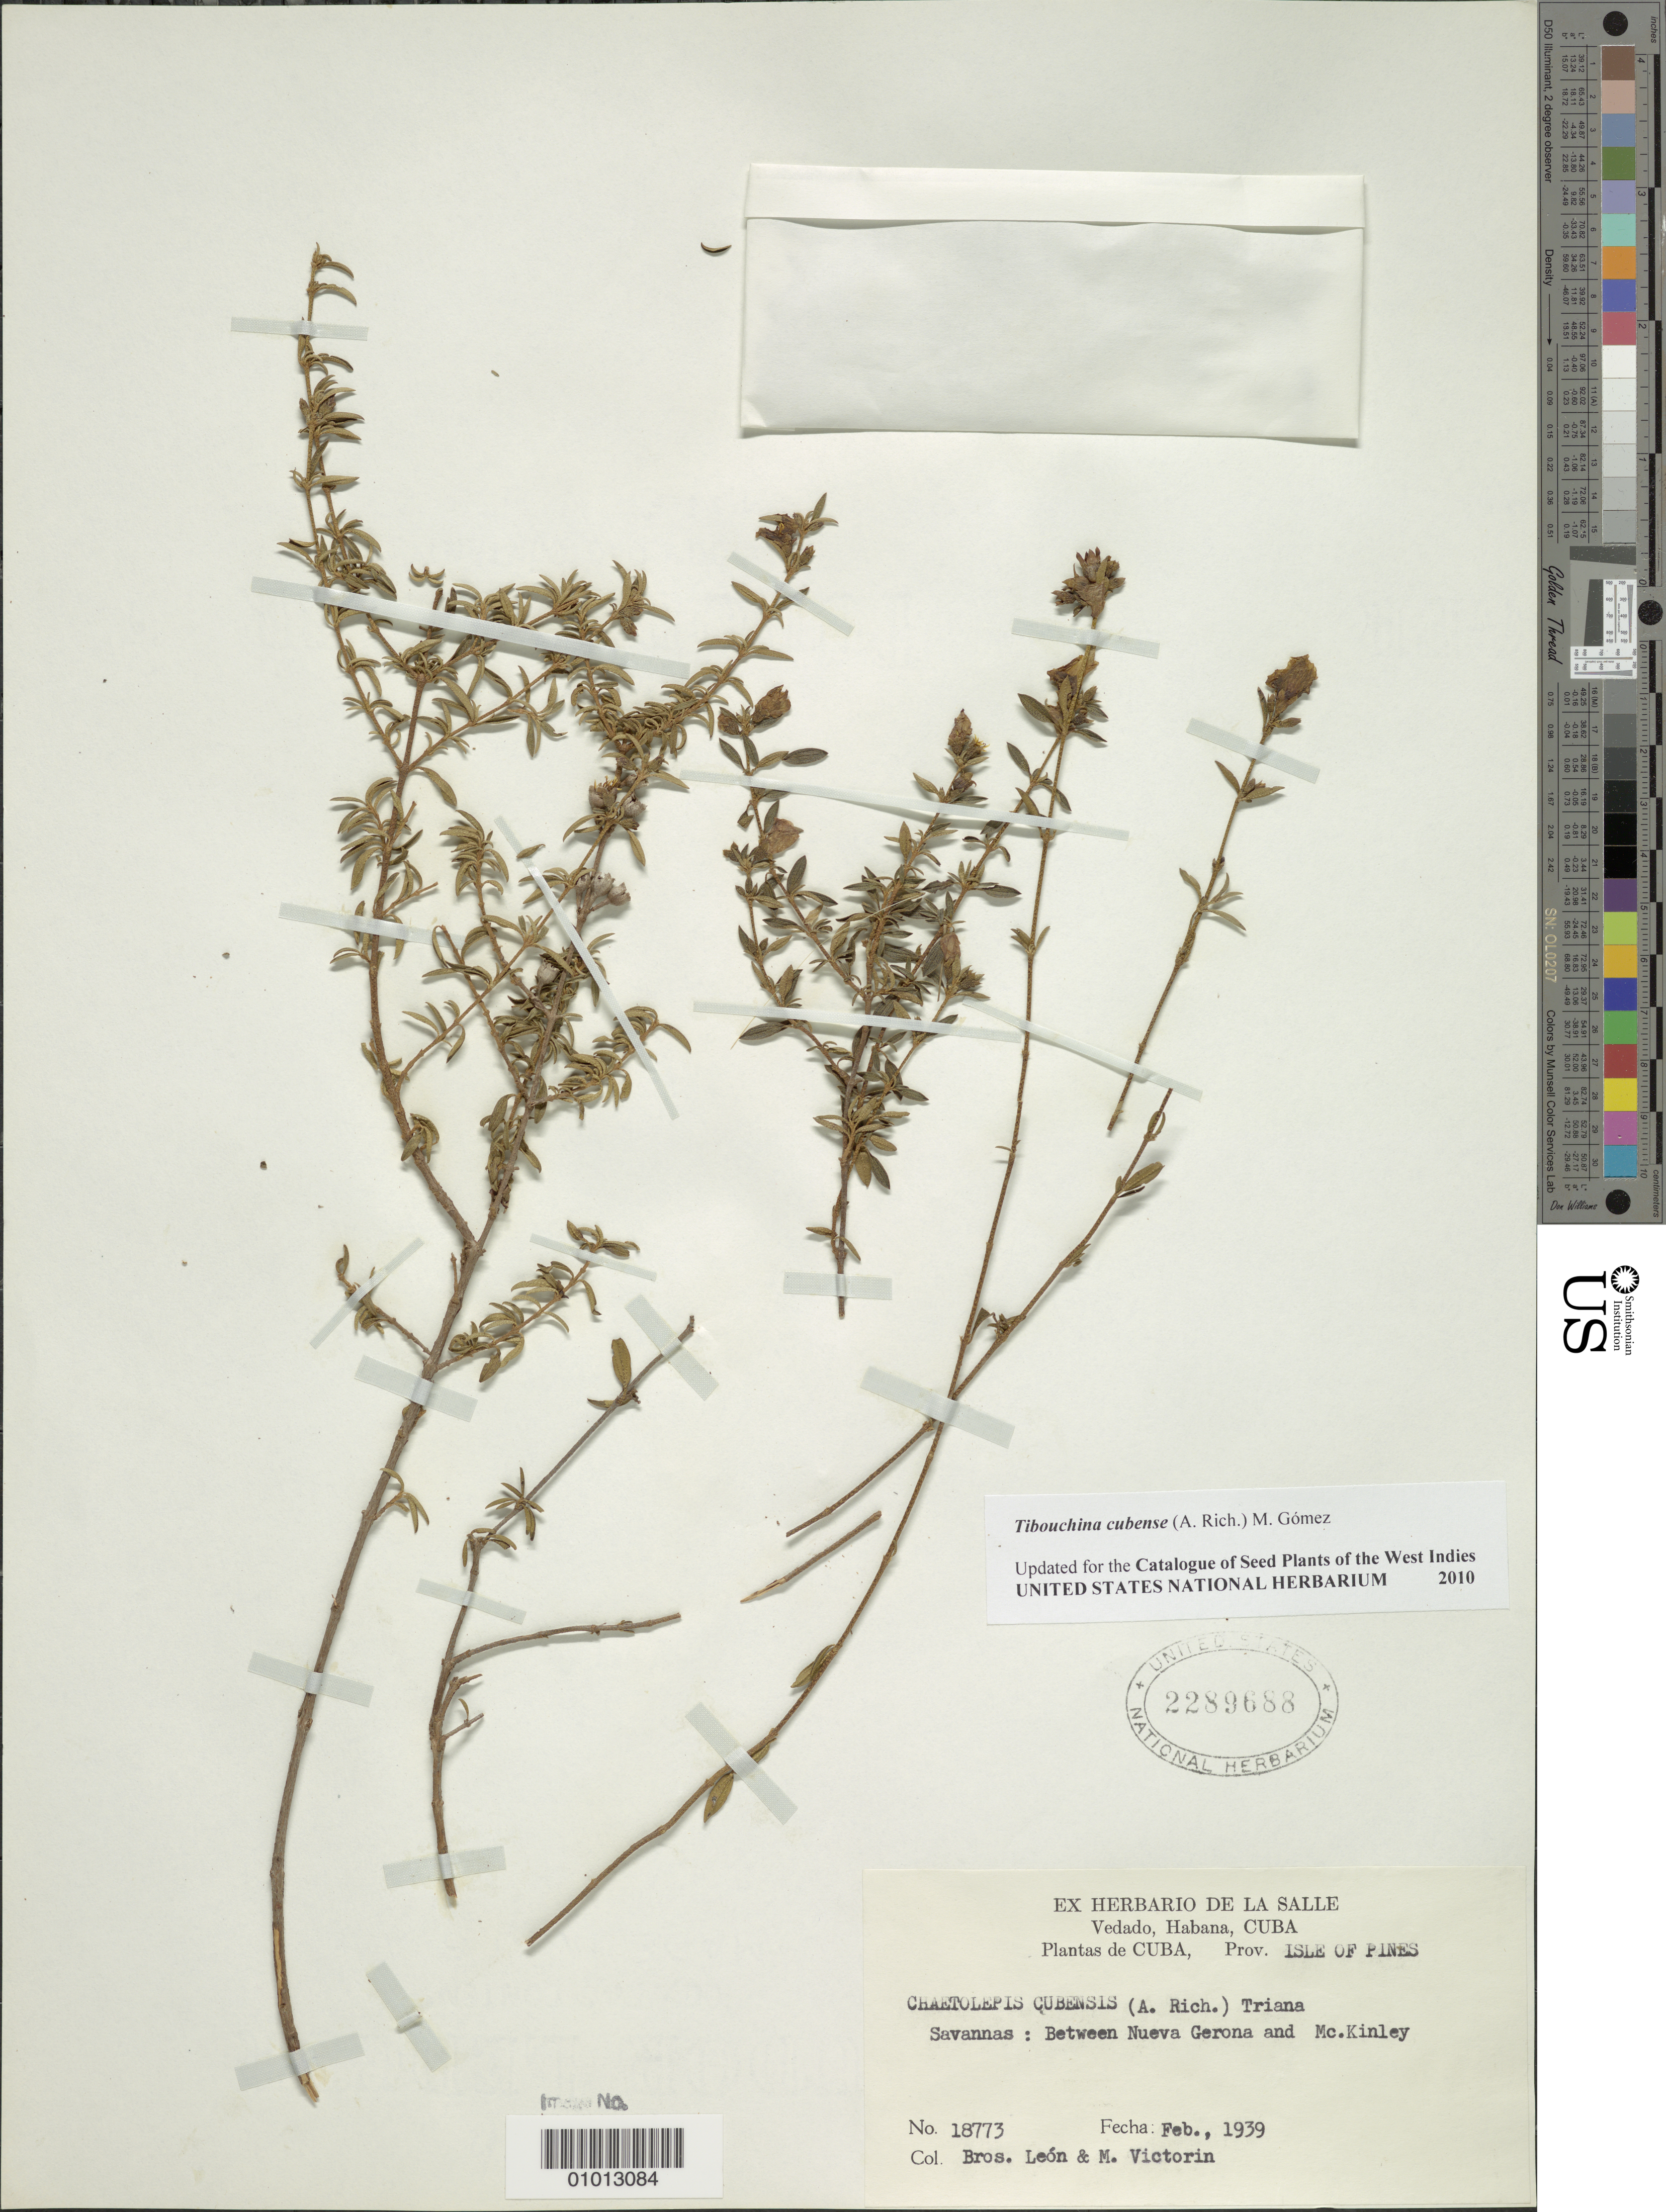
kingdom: Plantae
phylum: Tracheophyta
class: Magnoliopsida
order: Myrtales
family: Melastomataceae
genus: Arthrostemma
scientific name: Arthrostemma cubense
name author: A. Rich.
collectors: Bro. León & F. Victorin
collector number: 18773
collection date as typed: Feb 1939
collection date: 1939-02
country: Cuba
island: Isla de la Juventud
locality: Isle of Pines, between Nueva Gerona and McKinley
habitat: Savannas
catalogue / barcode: US 2289688